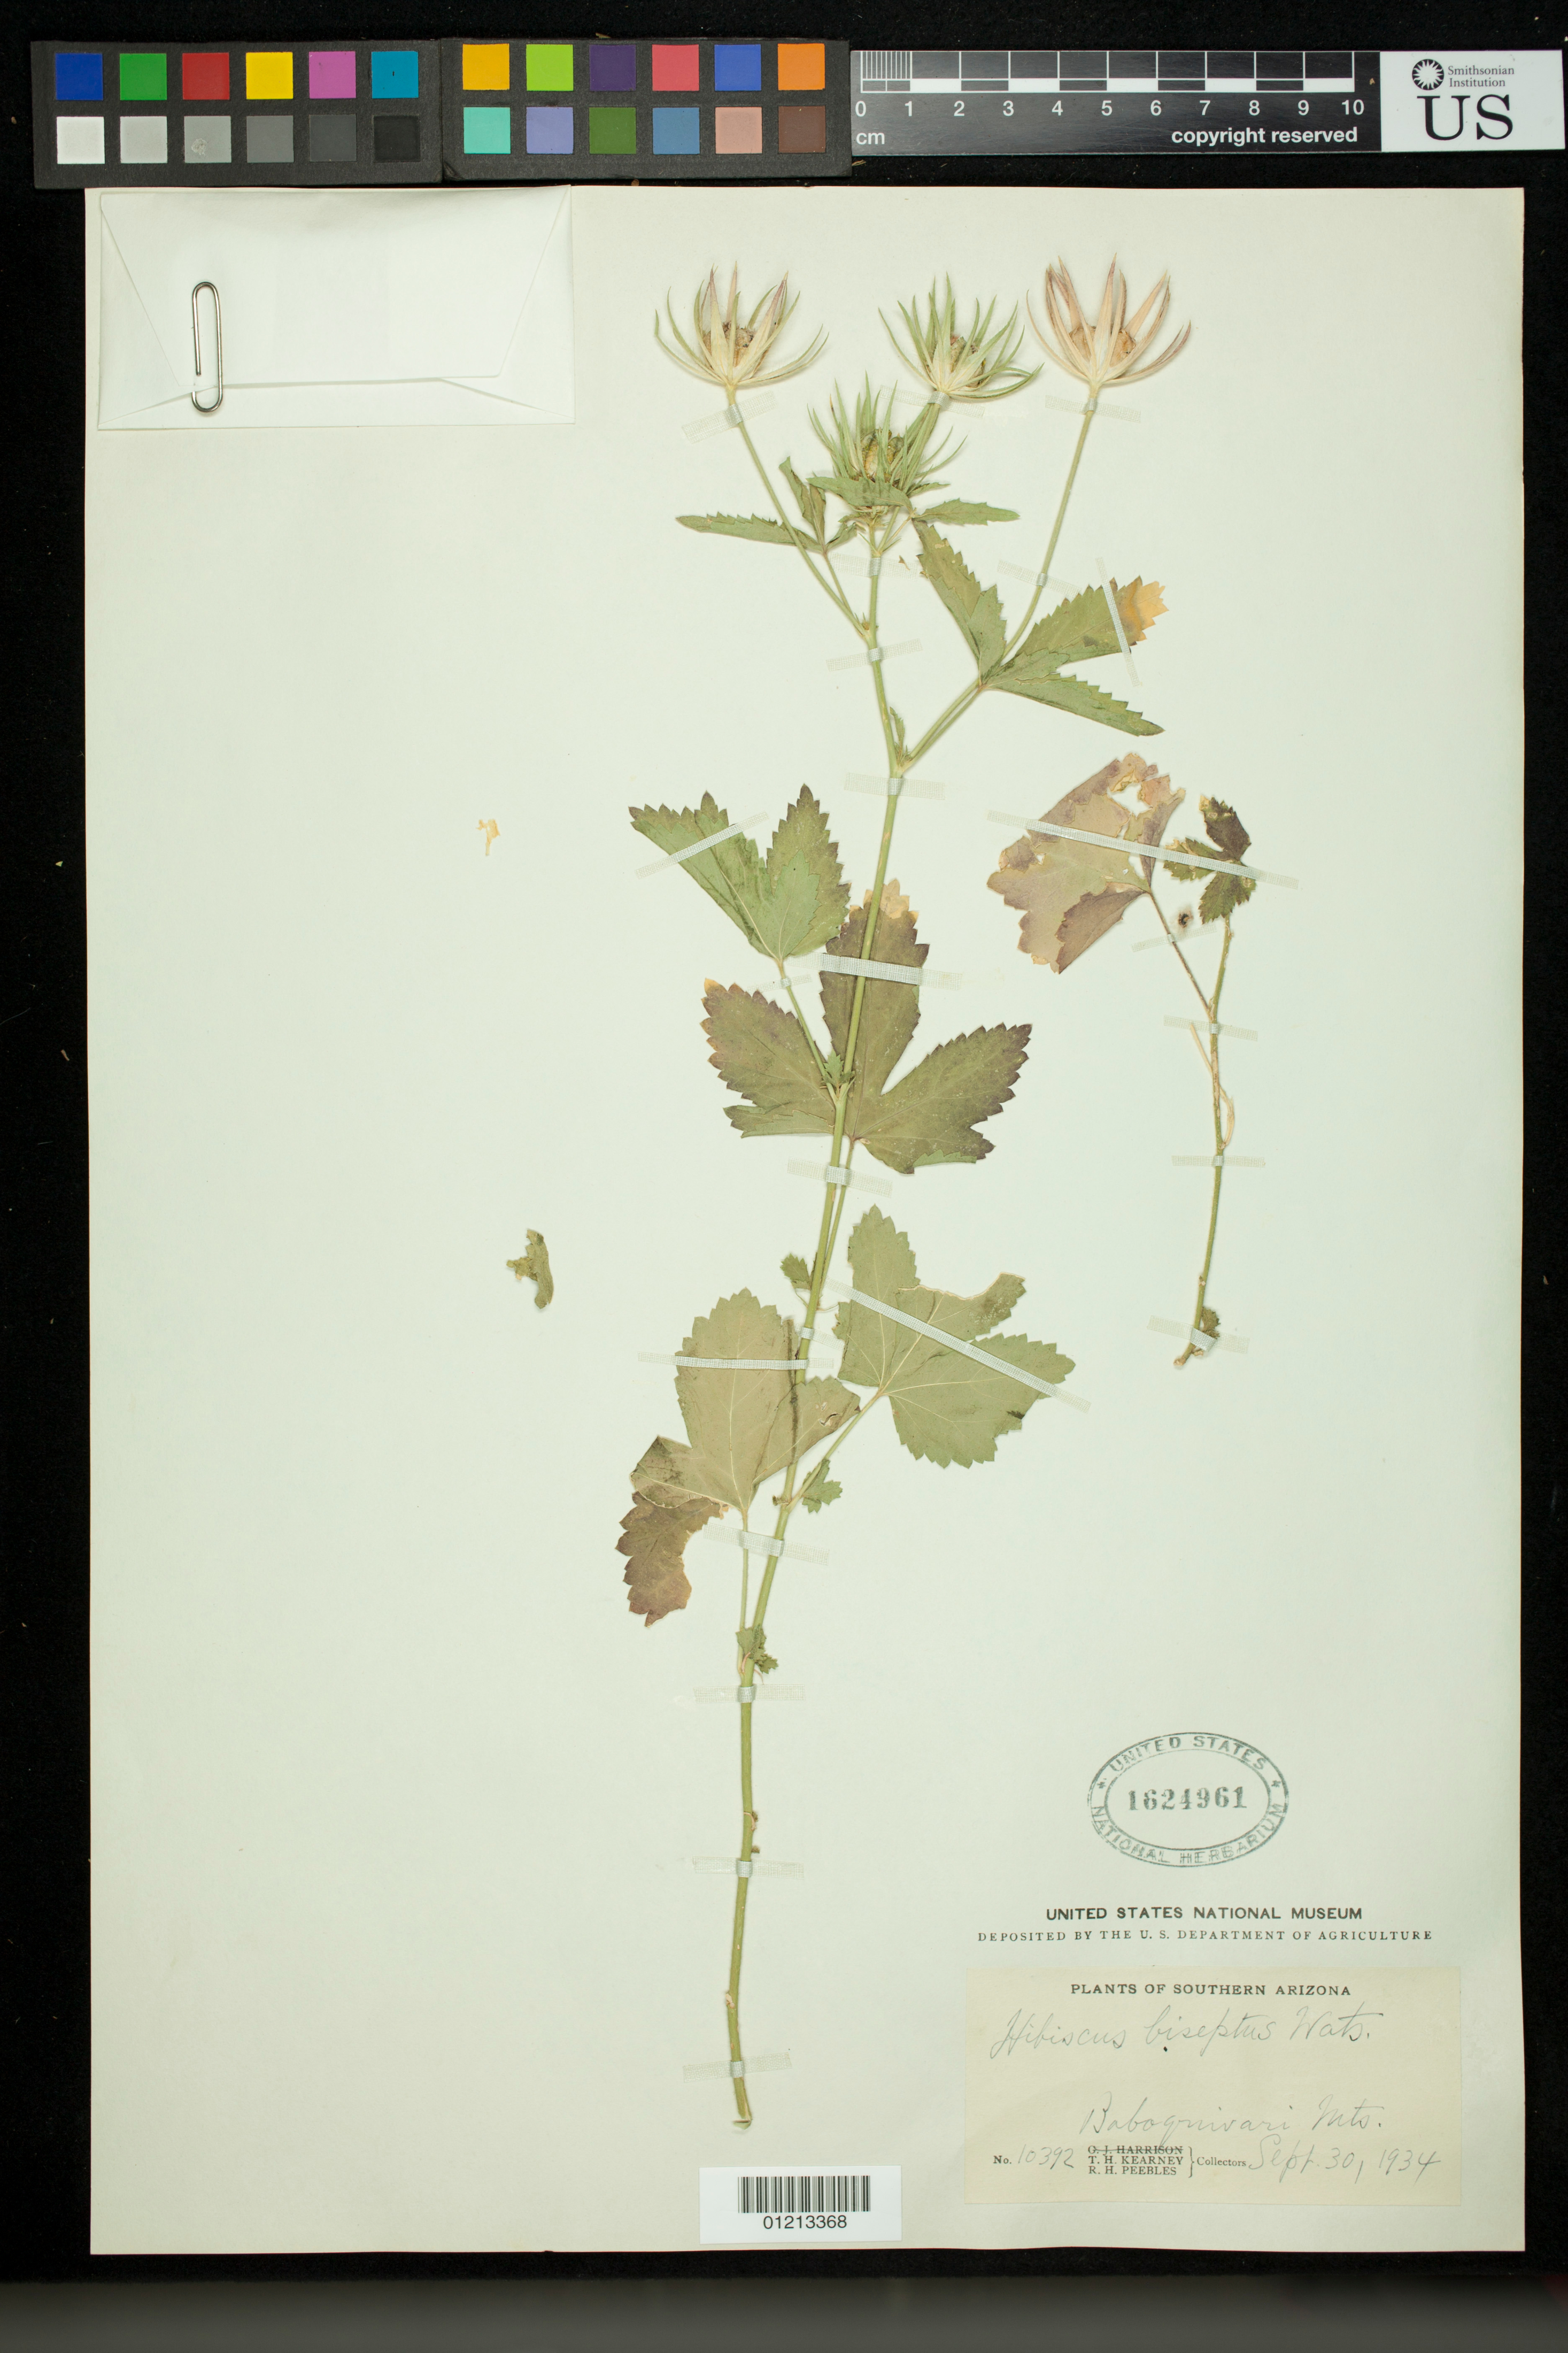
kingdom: Plantae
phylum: Tracheophyta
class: Magnoliopsida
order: Malvales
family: Malvaceae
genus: Hibiscus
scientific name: Hibiscus biseptus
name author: S. Watson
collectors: T. H. Kearney & R. H. Peebles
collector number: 10392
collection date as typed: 30 Sep 1934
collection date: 1934-09-30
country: United States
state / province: Arizona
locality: Southern Arizona: Baboquivari Mountains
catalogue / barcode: US 1624961